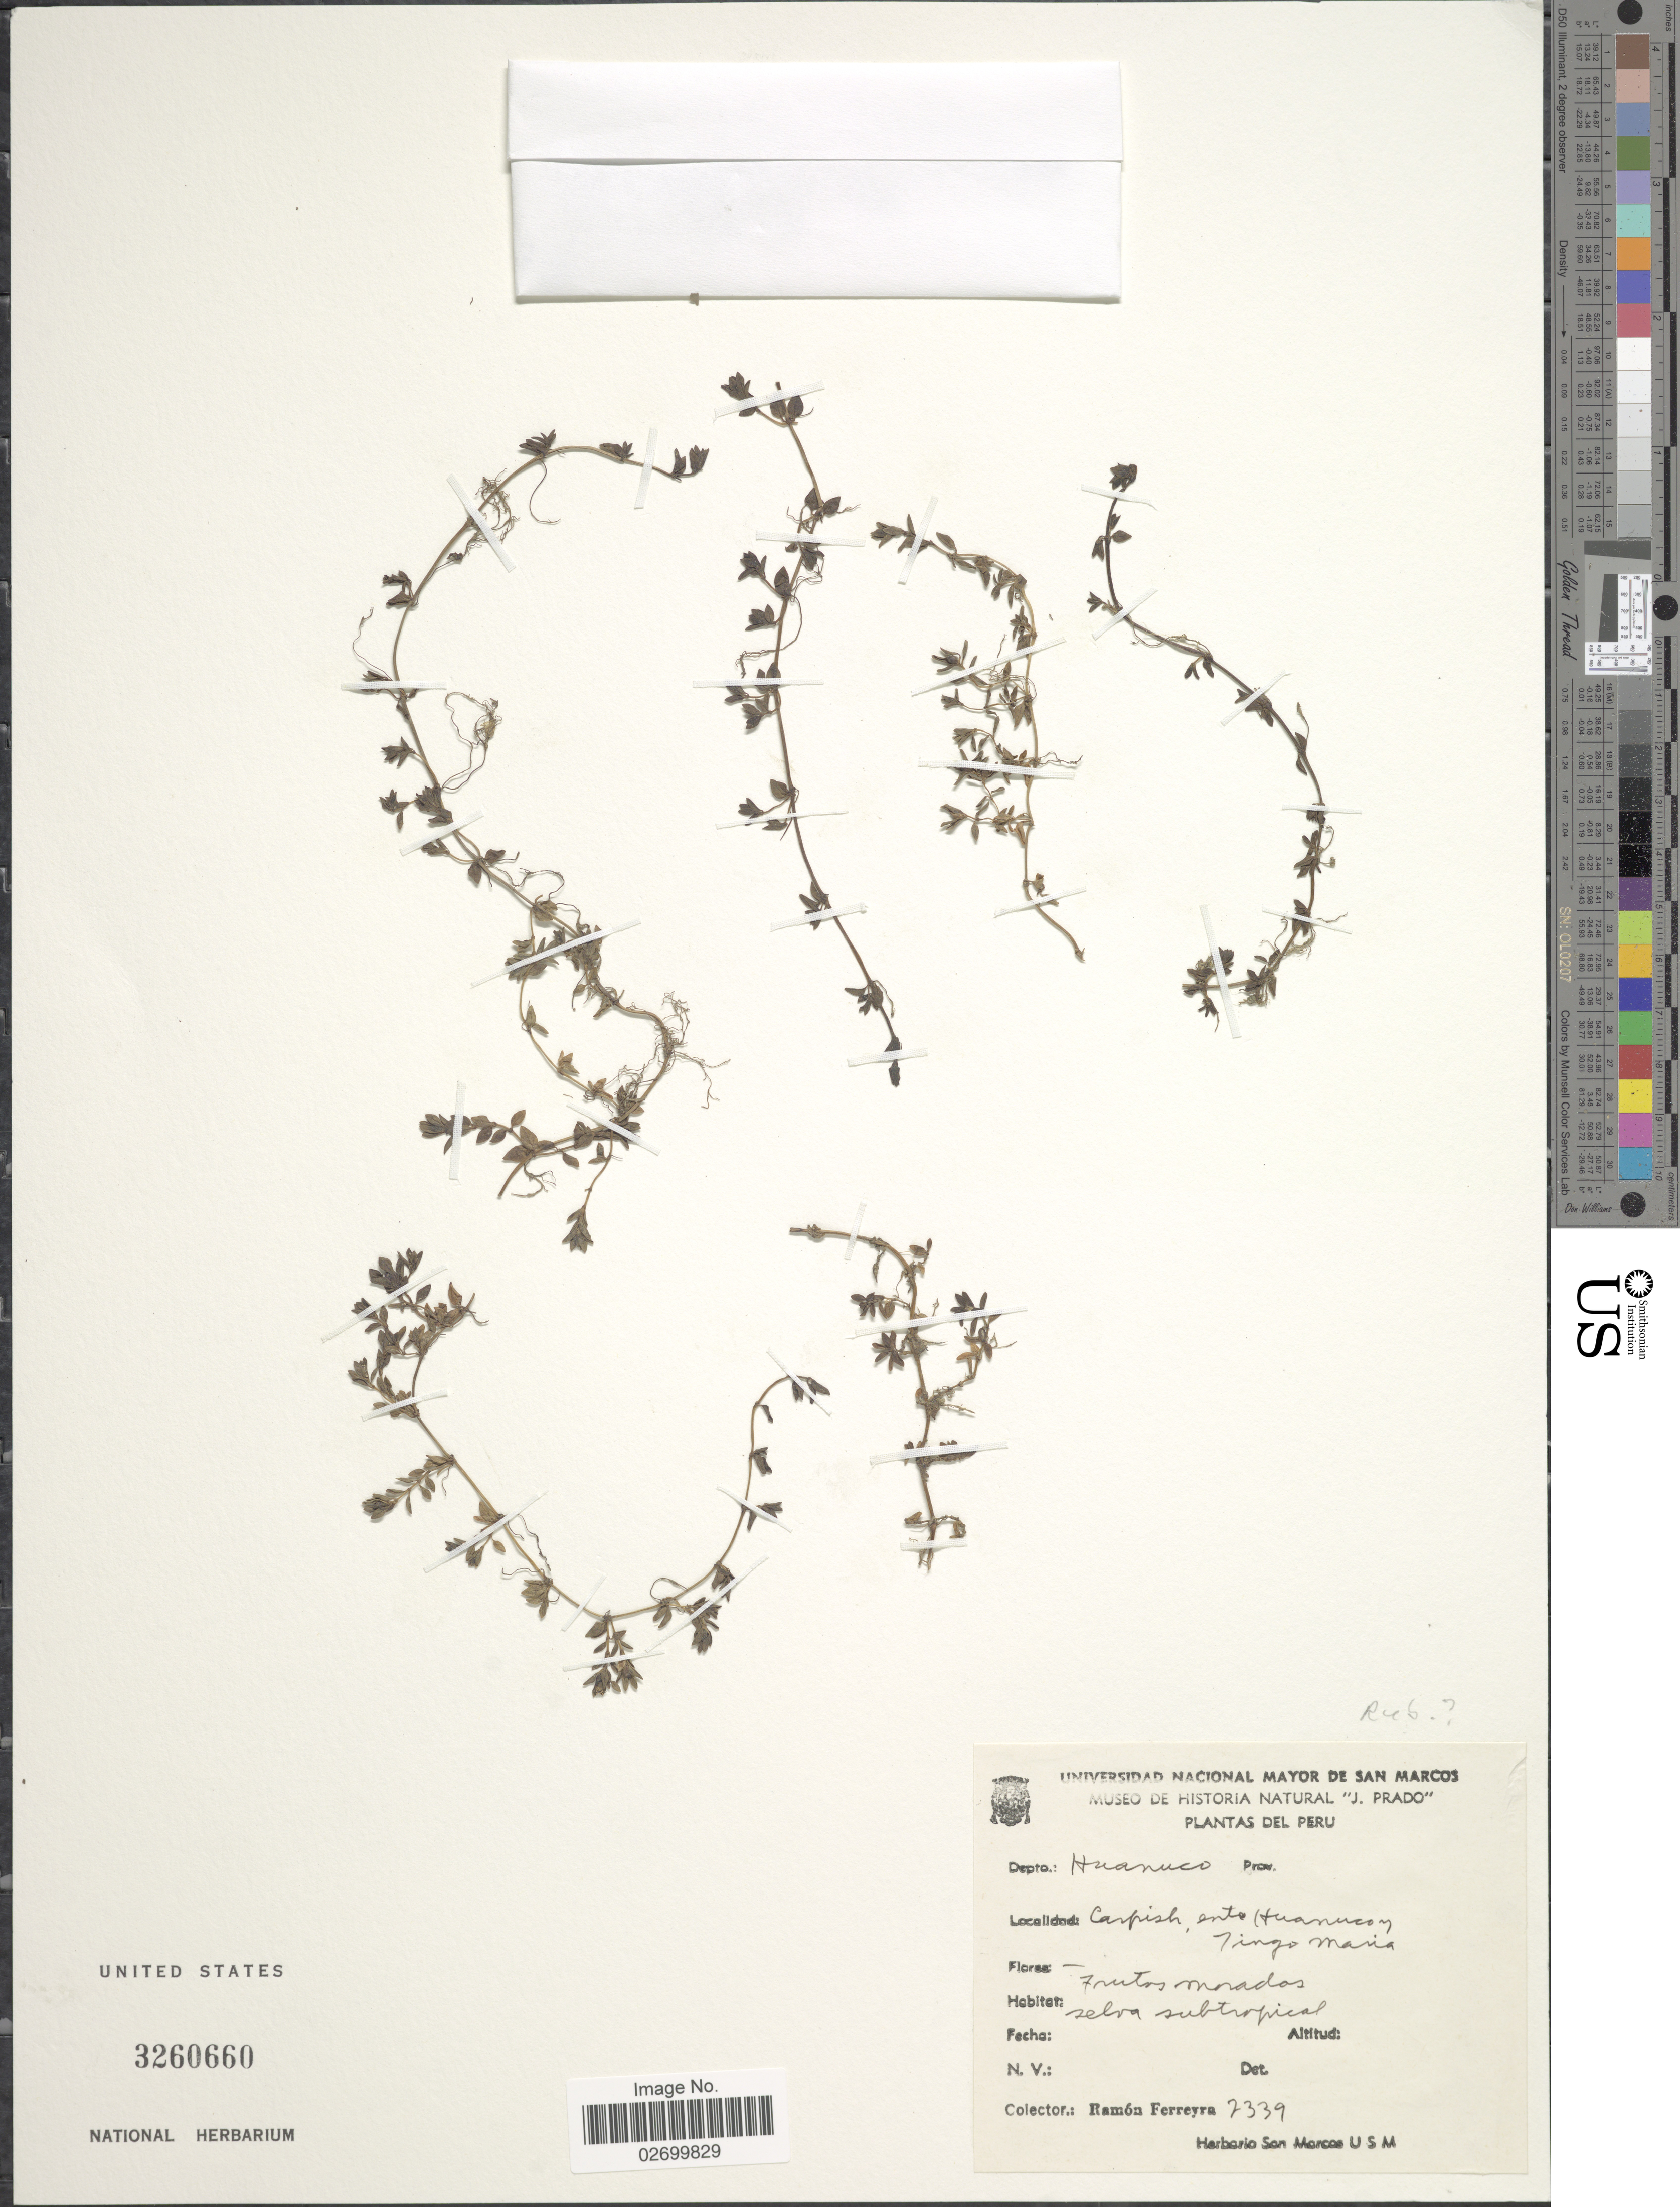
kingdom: Plantae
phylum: Tracheophyta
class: Magnoliopsida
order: Gentianales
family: Rubiaceae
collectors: R. A. Ferreyra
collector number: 2339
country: Peru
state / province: Huánuco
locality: Carpish, entre Huanuco y Tingo Maria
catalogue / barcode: US 3260660